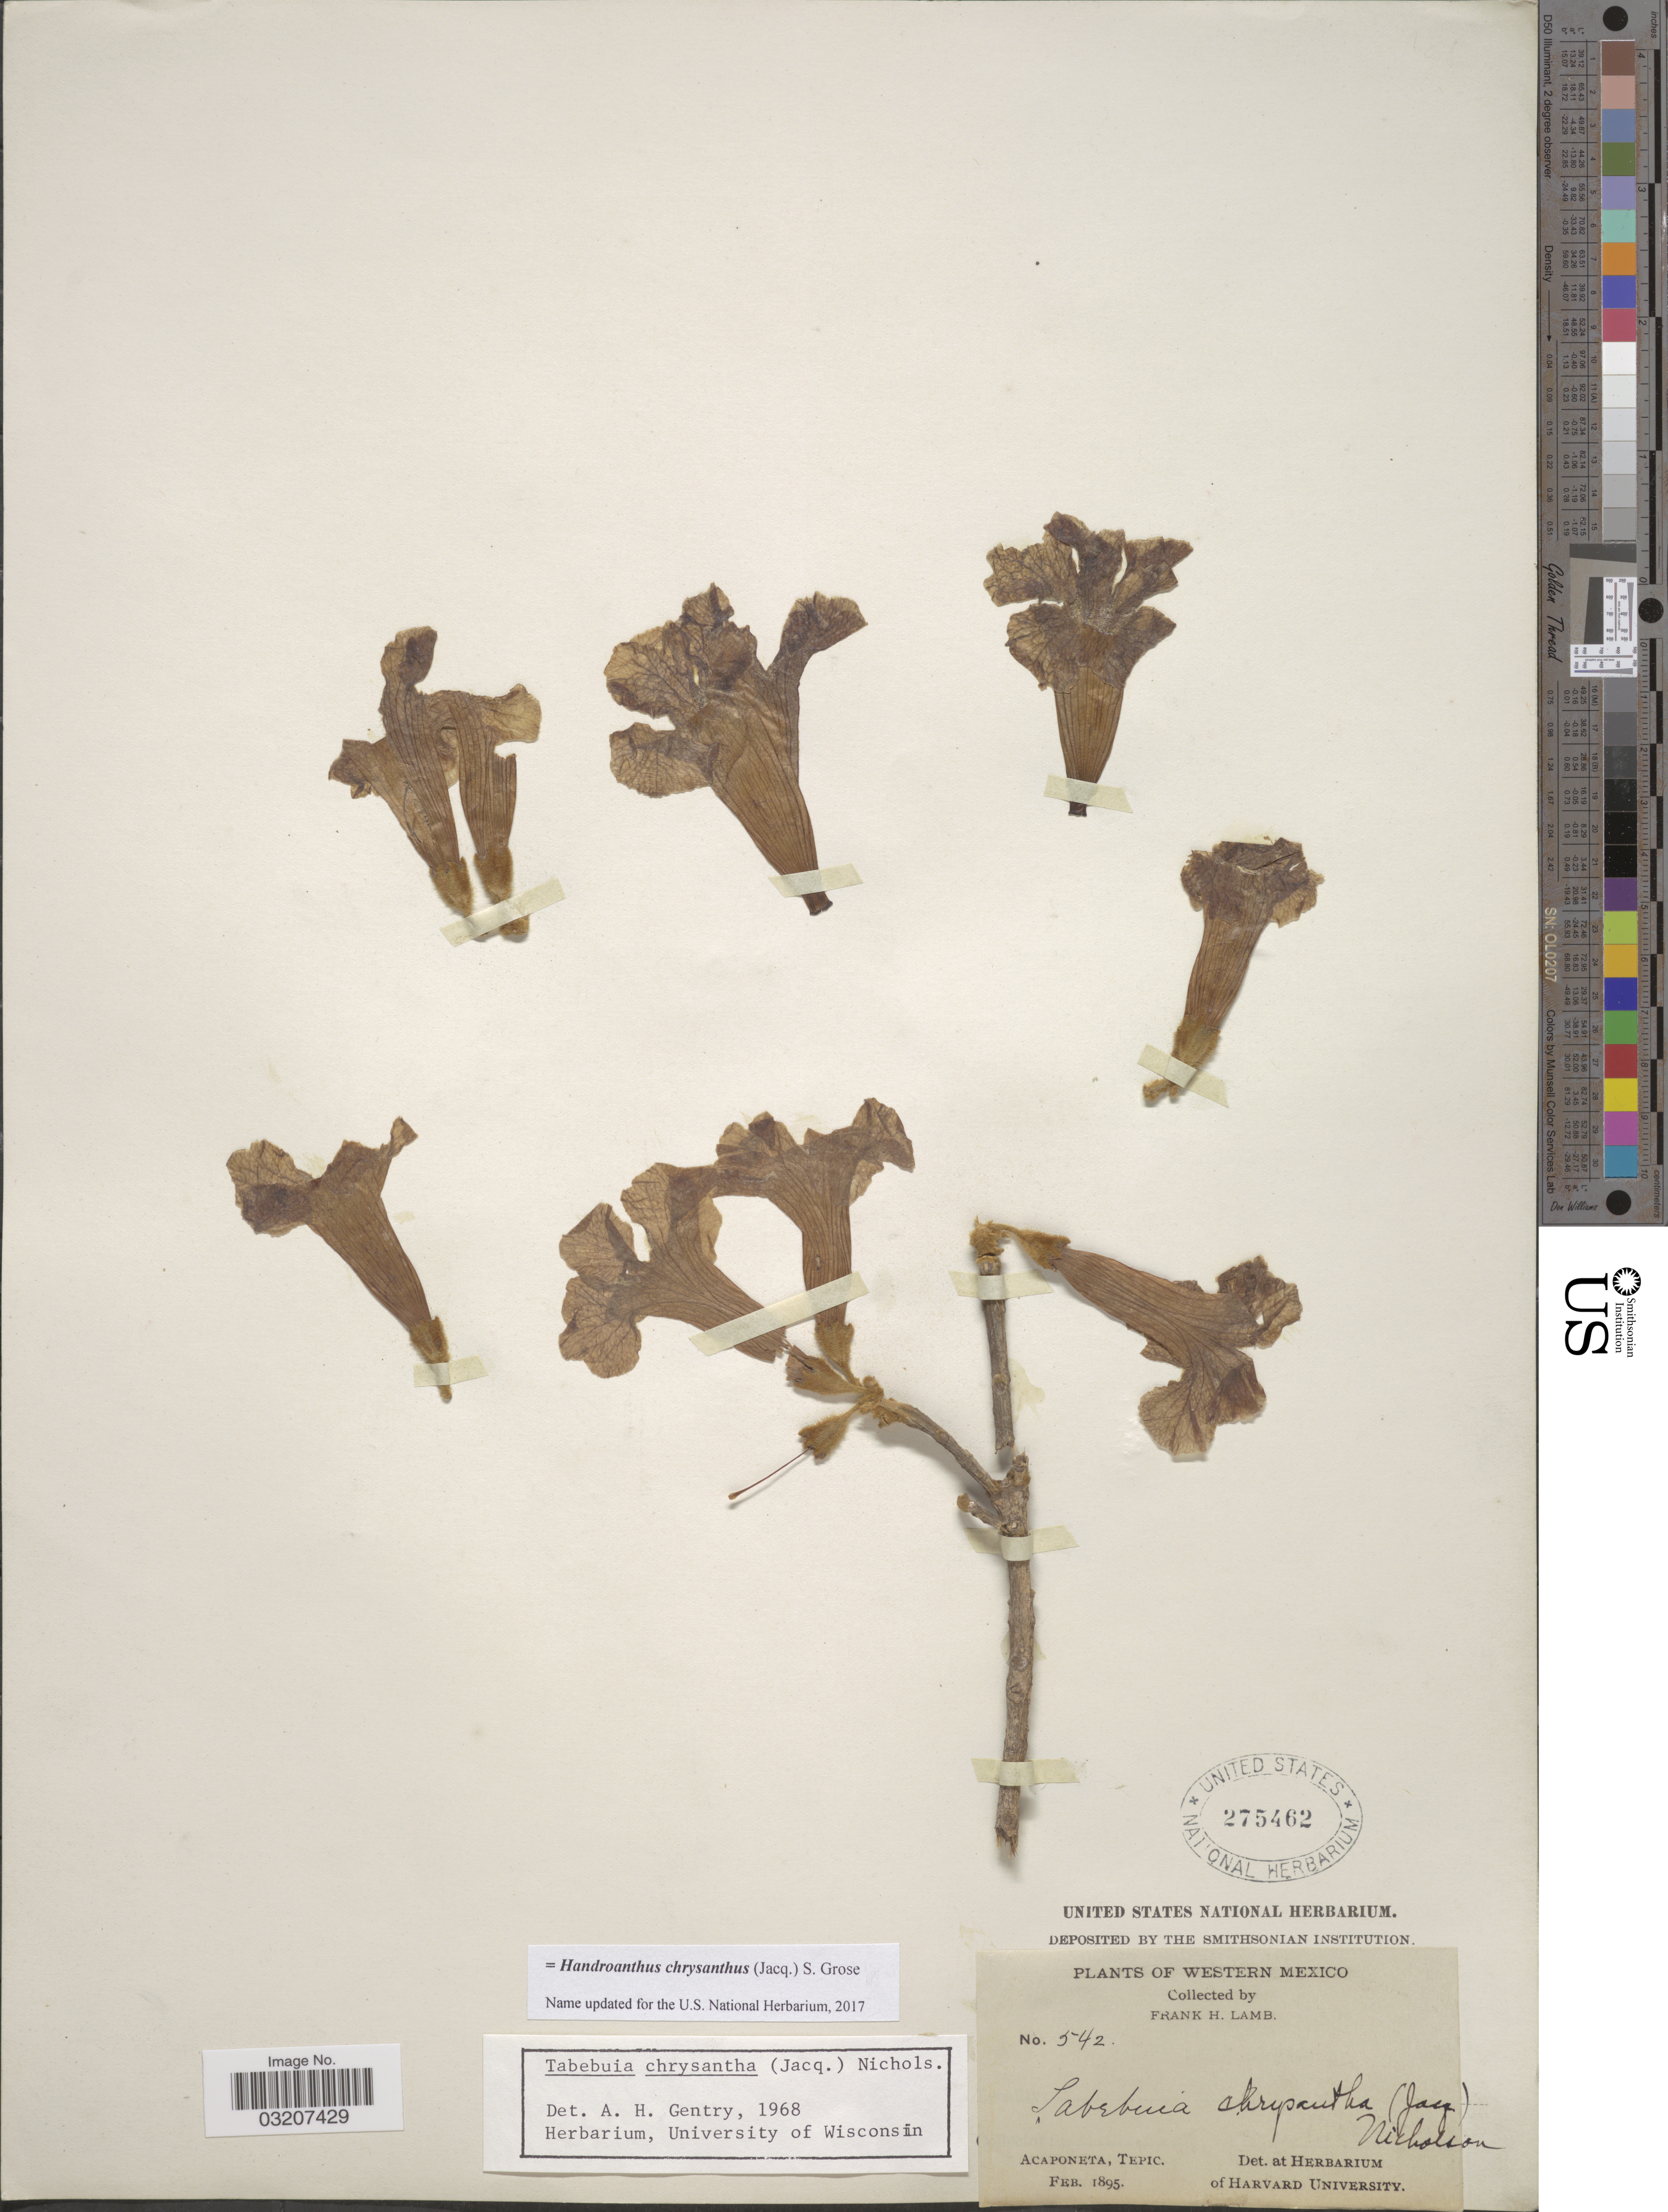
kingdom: Plantae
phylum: Tracheophyta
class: Magnoliopsida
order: Lamiales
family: Bignoniaceae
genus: Handroanthus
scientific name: Handroanthus chrysanthus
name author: (Jacq.) S.O. Grose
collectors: F. H. Lamb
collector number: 542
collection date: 1895-02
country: Mexico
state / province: Nayarit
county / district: Acaponeta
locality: Acaponeta, Tepic Territory [now Nayarit].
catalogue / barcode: US 275462